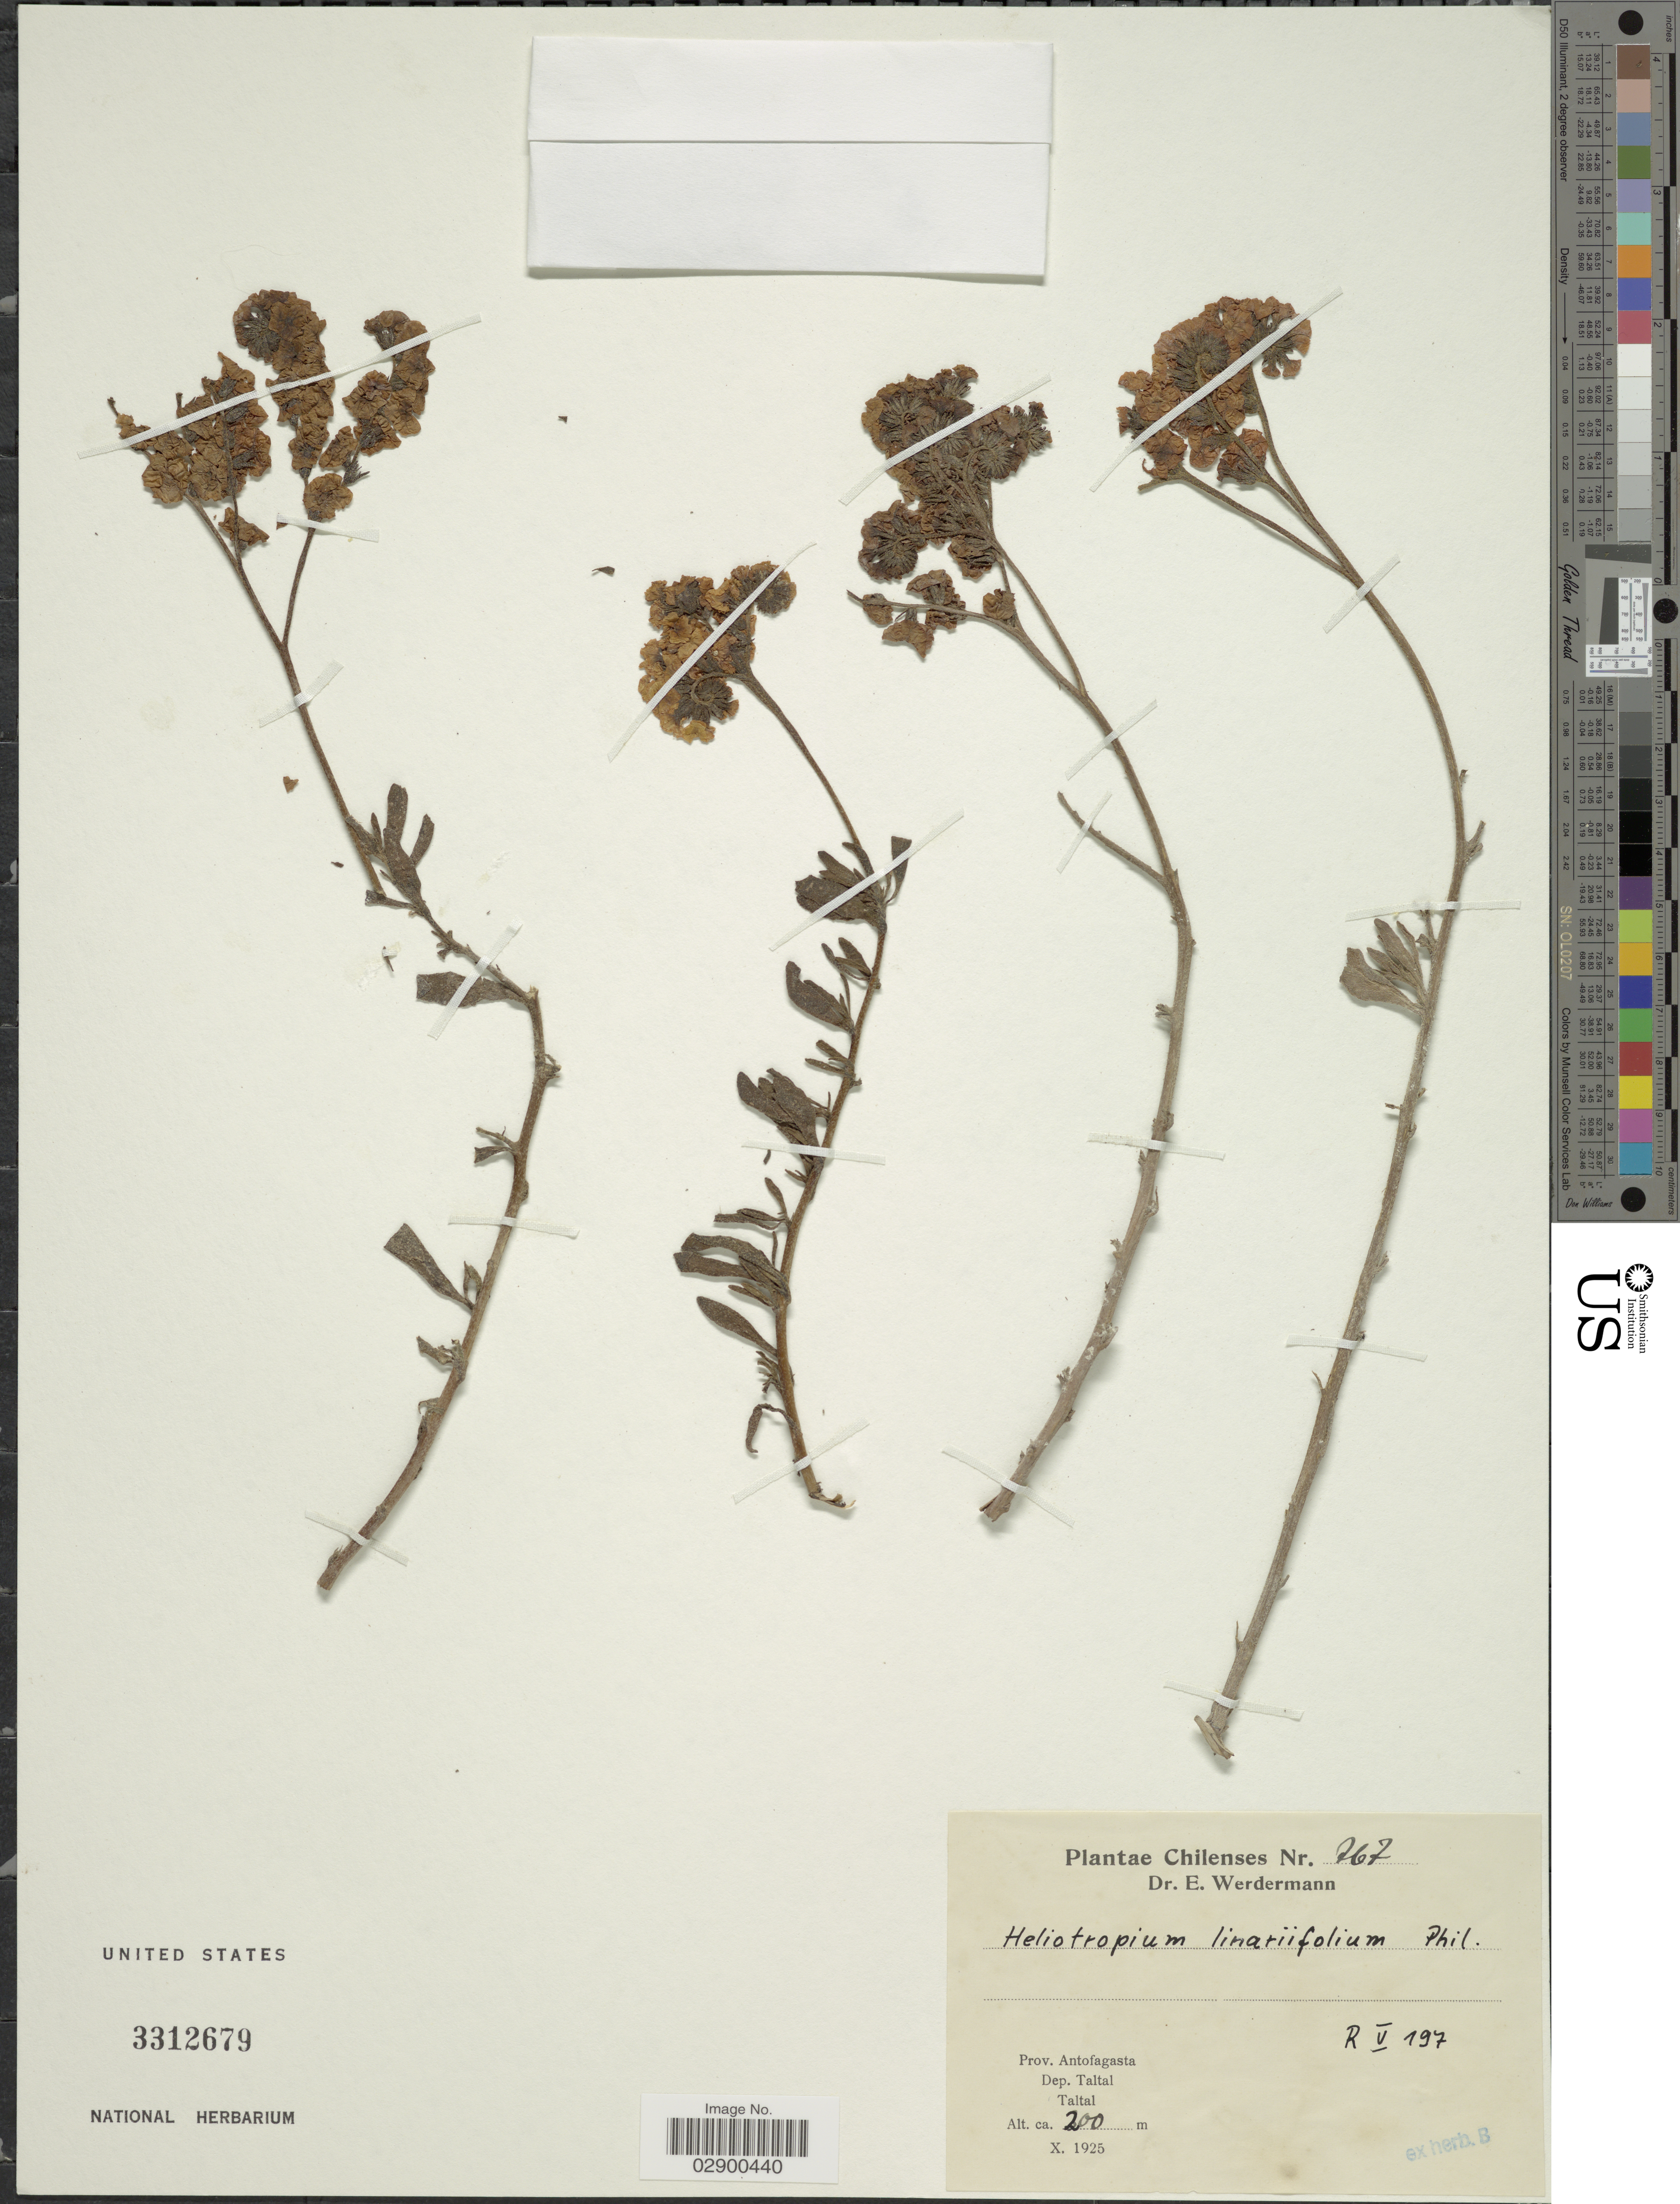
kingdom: Plantae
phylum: Tracheophyta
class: Magnoliopsida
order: Boraginales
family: Heliotropiaceae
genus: Heliotropium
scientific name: Heliotropium linearifolium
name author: Phil.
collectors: E. Werdermann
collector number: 267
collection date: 1925-10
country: Chile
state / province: Antofagasta (II)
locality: Prov. Antofagasta, Dep. Taltal, Taltal.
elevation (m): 200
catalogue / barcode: US 3312679